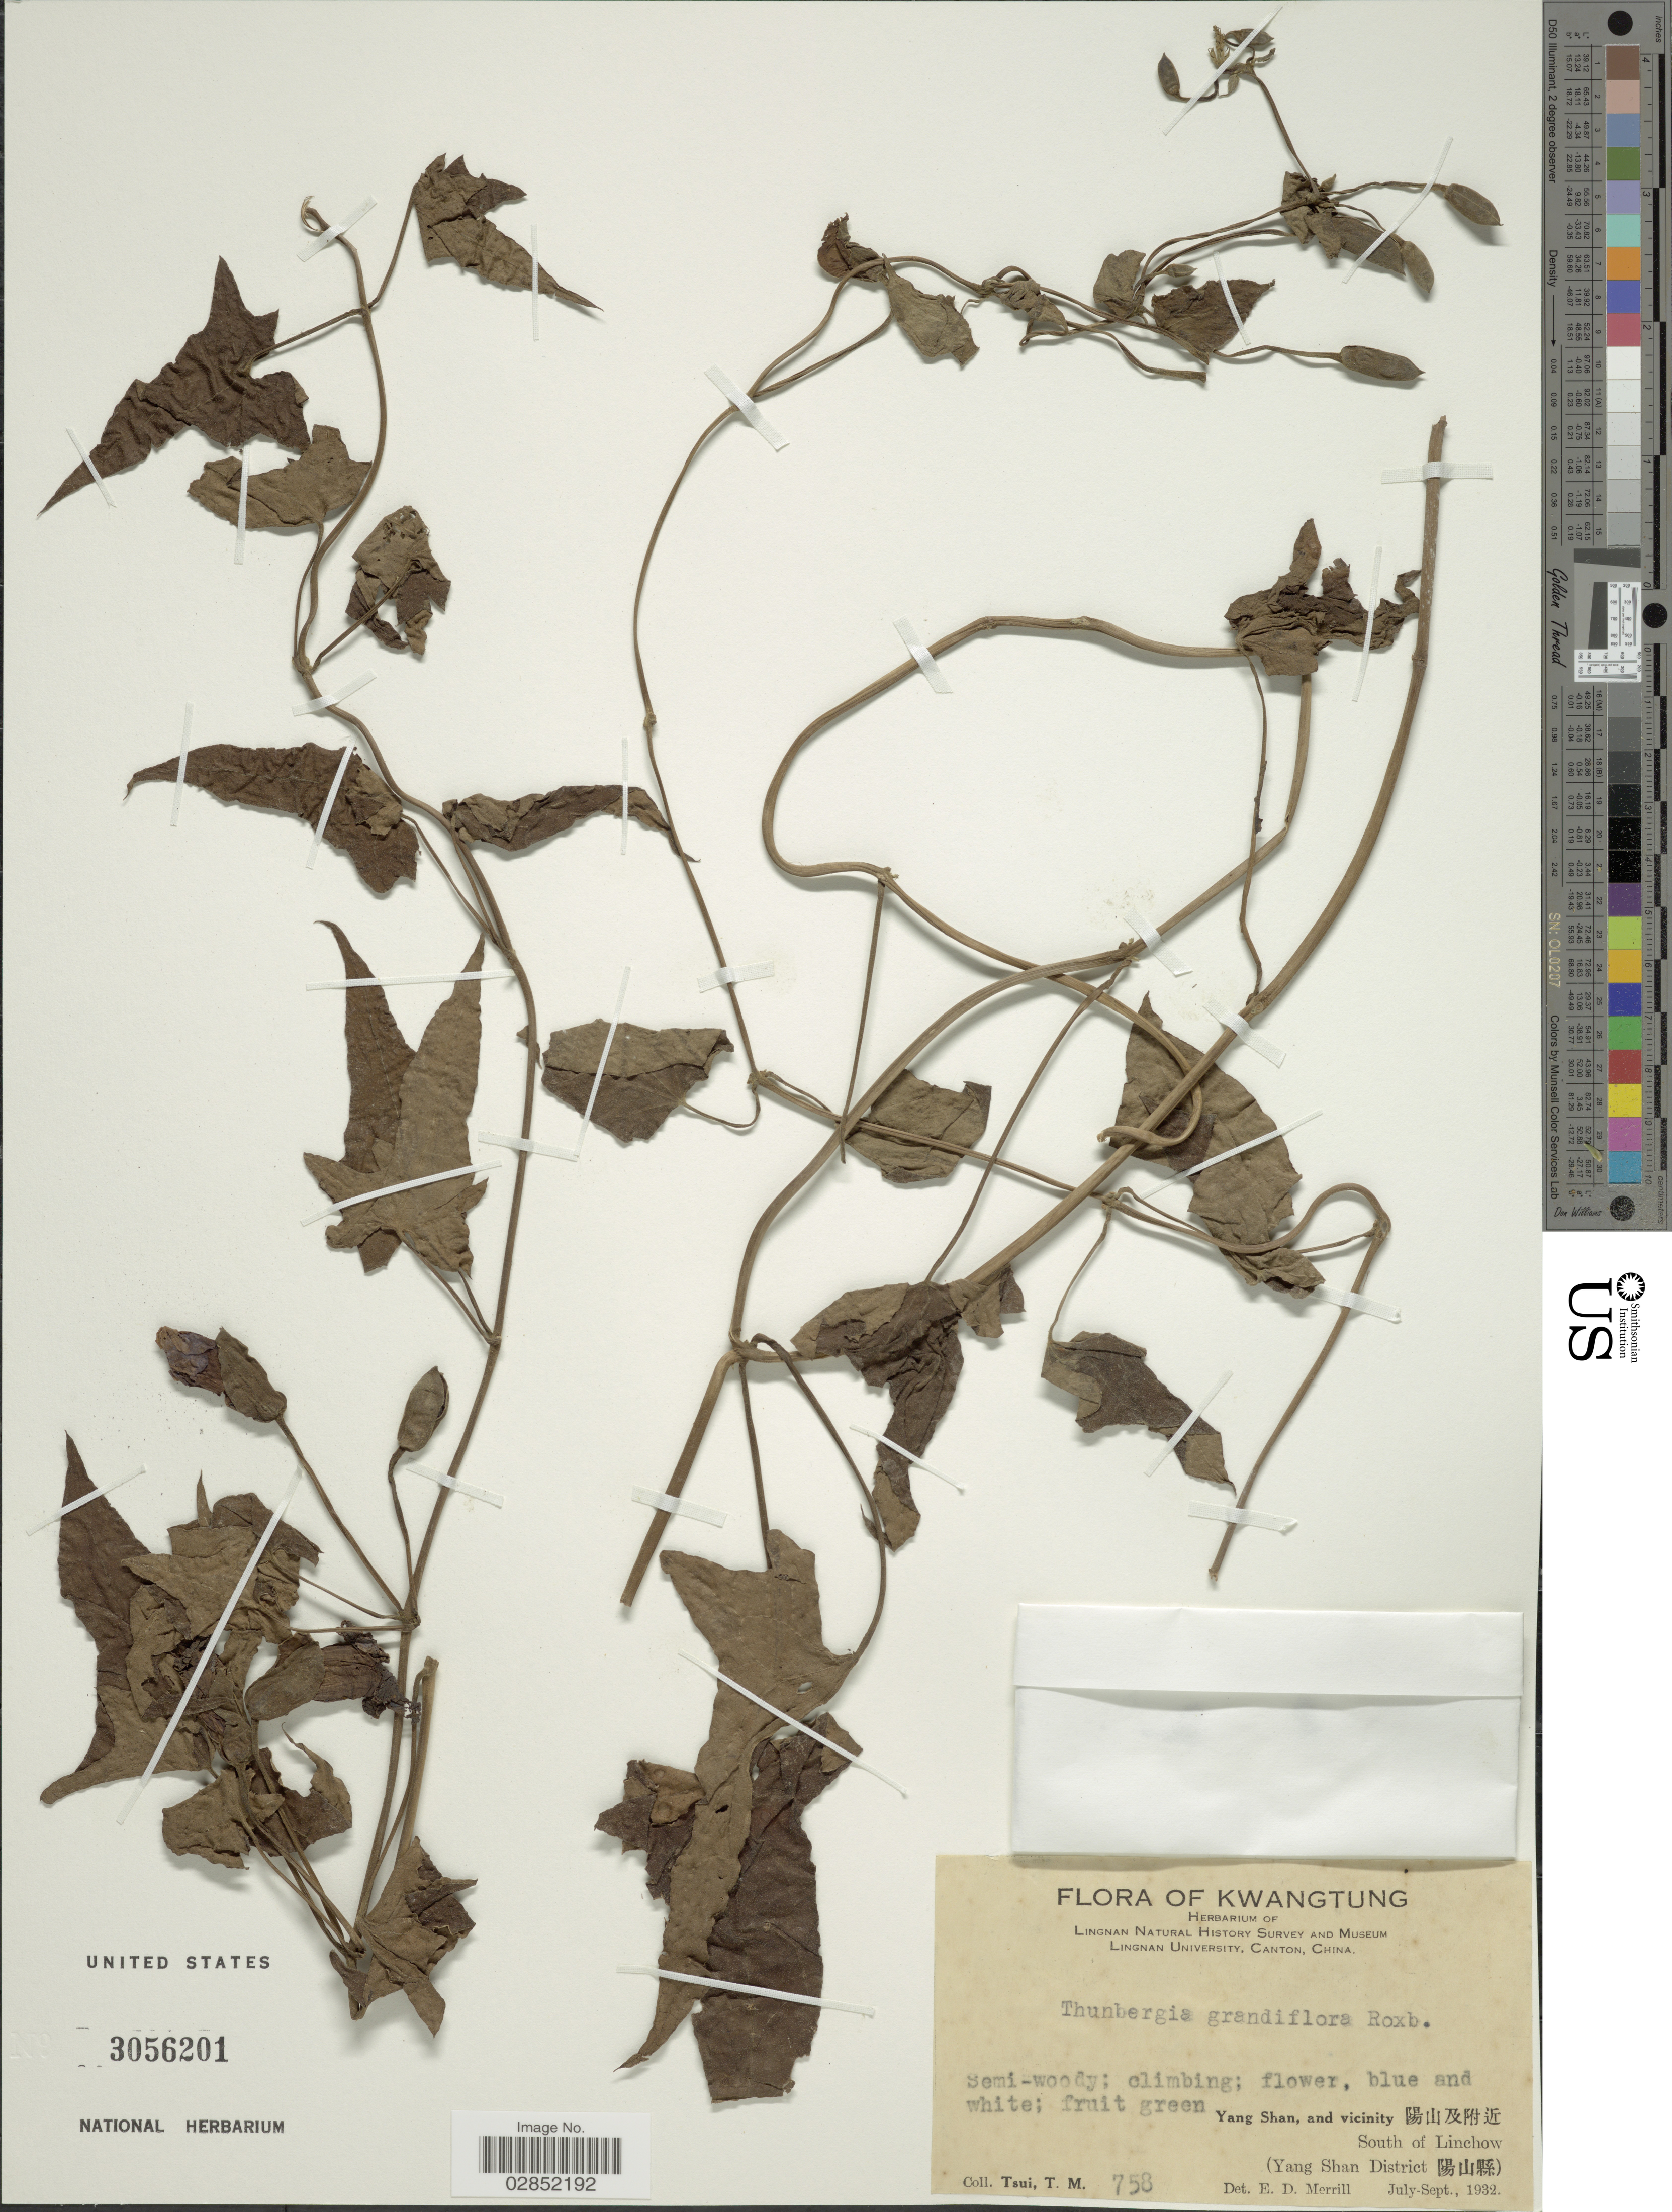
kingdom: Plantae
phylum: Tracheophyta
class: Magnoliopsida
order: Lamiales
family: Acanthaceae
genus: Thunbergia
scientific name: Thunbergia grandiflora 'Alba'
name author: (Roxb. ex Rottler) Roxb.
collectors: T. Tsui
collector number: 758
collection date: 1932-07/1932-09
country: China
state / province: Guangdong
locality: Kwangtung. Yang Shan, and vicinity X. South of Linchow (Yang Shan District X).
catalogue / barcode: US 3056201